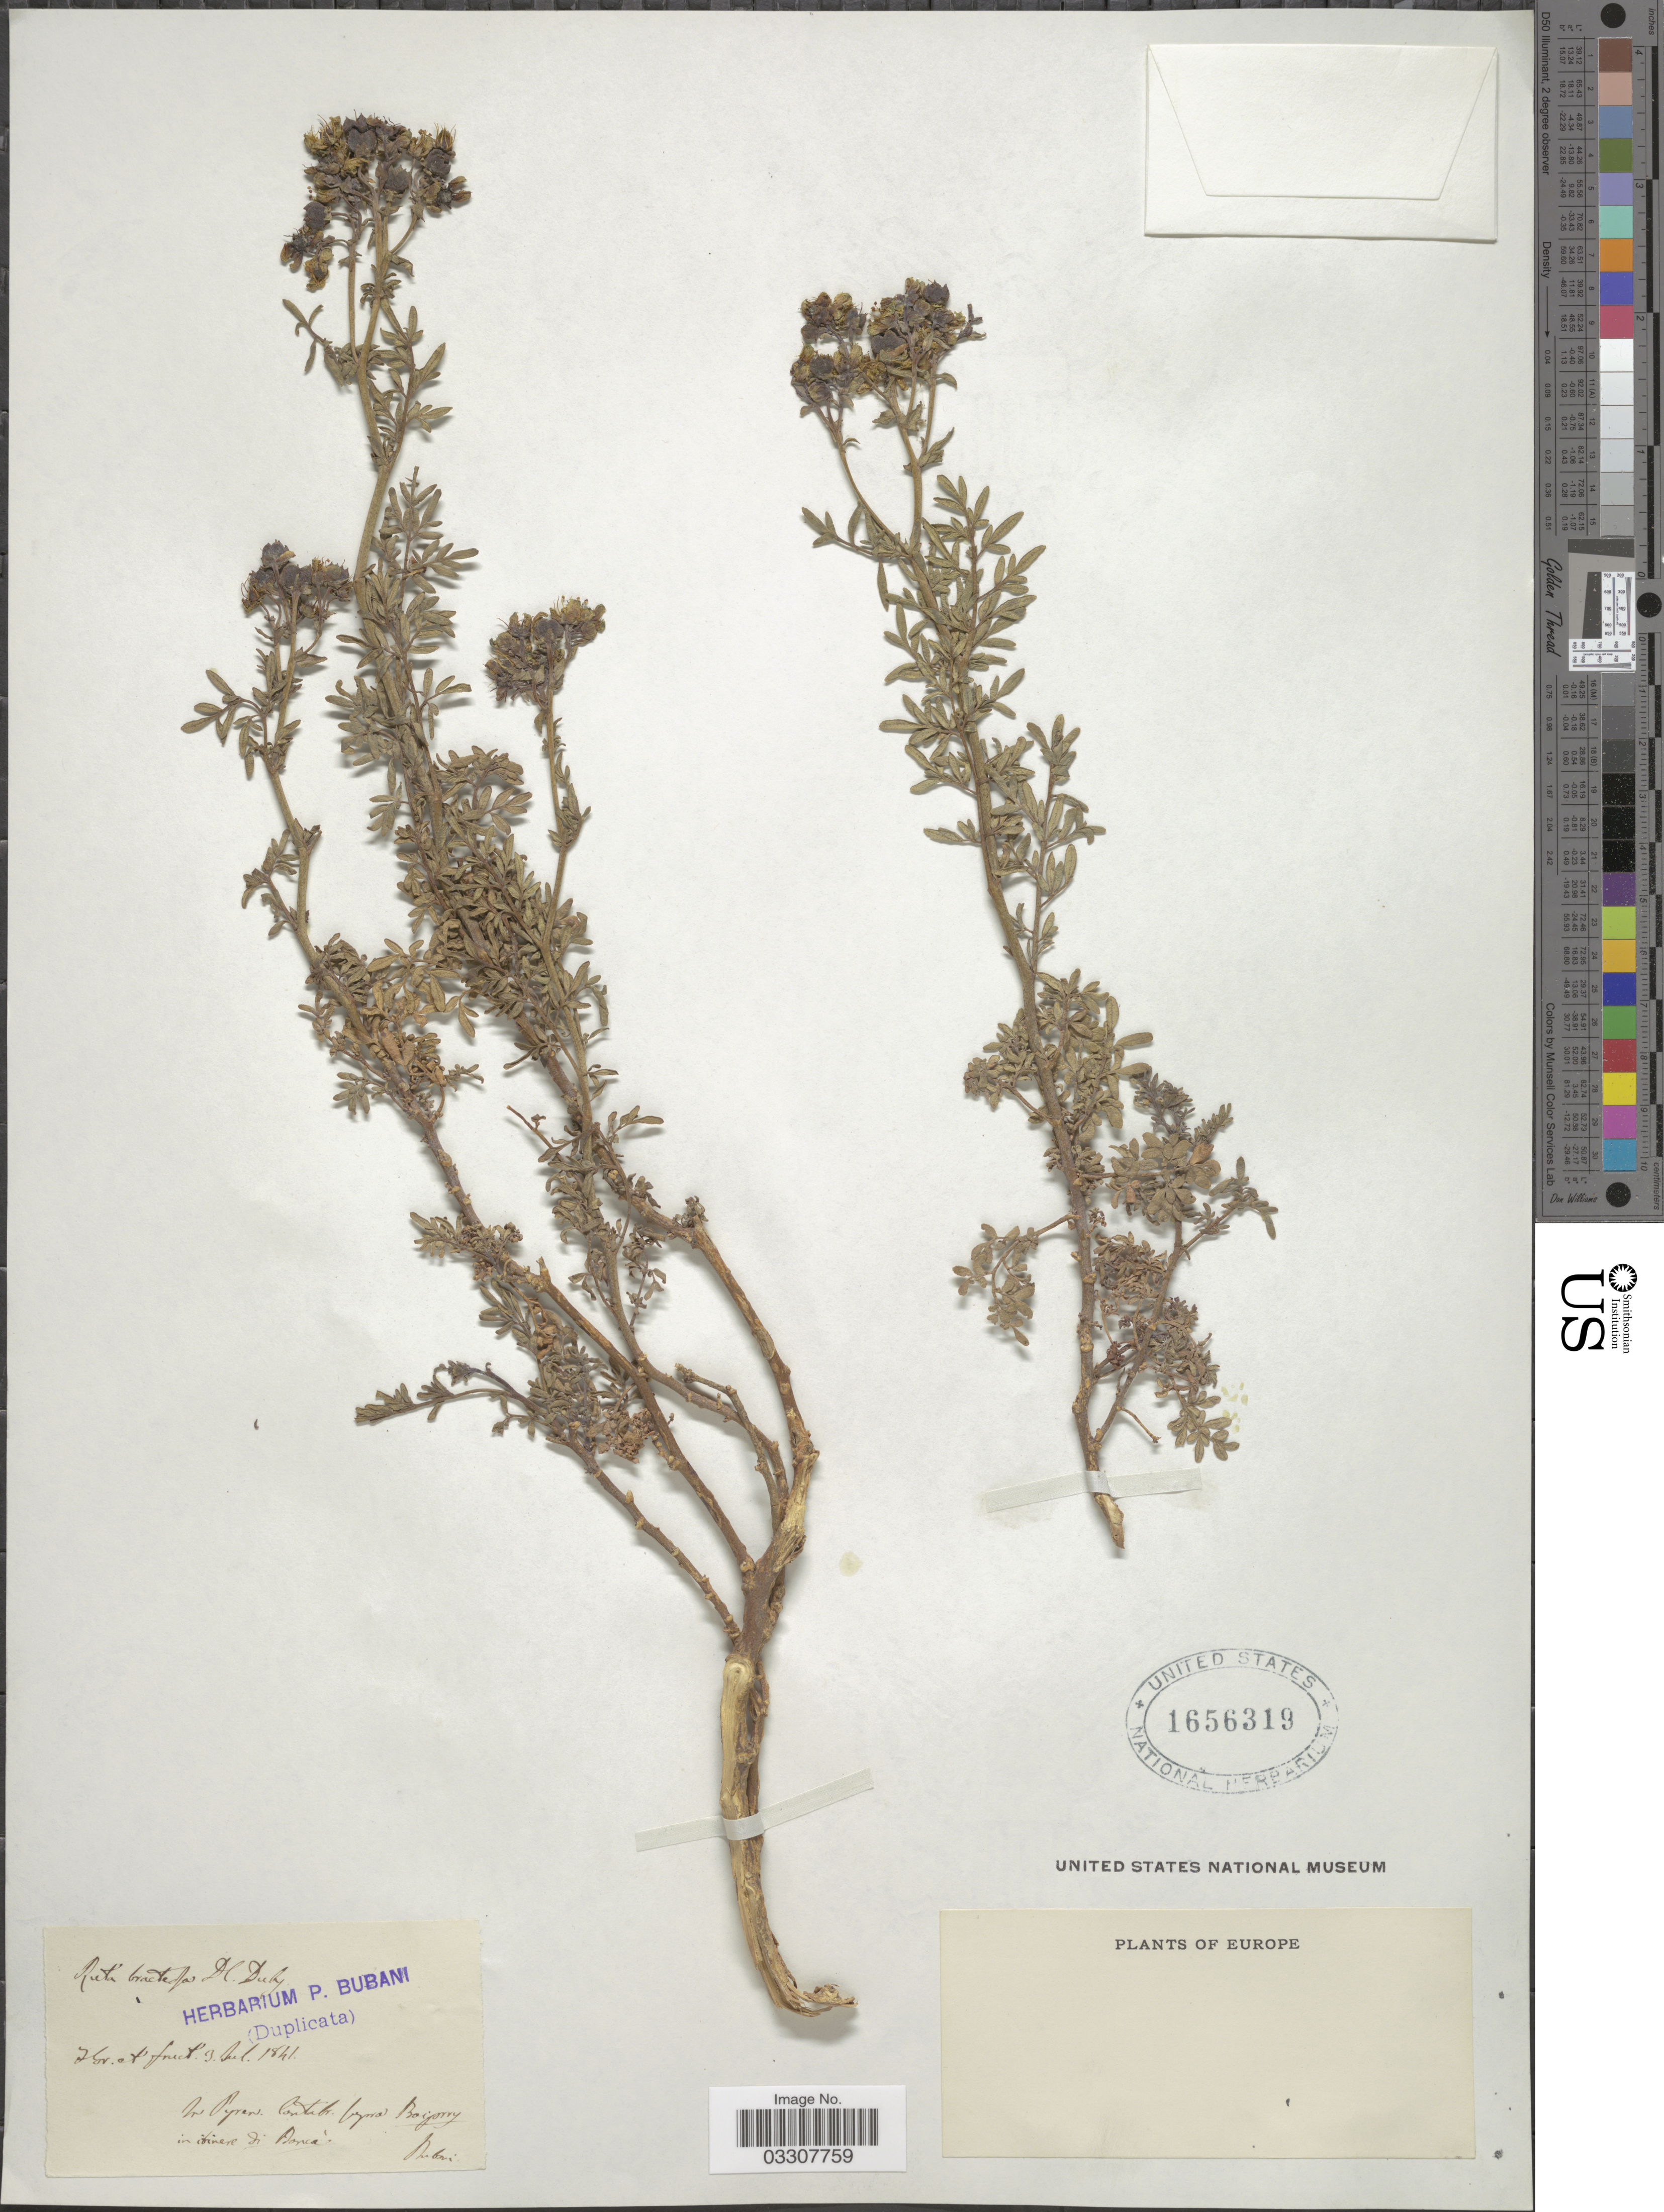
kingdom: Plantae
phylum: Tracheophyta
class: Magnoliopsida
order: Sapindales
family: Rutaceae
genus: Ruta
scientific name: Ruta chalepensis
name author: L.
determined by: Strong, Mark T., (BOT), Smithsonian Institution - National Museum of Natural History (UNITED STATES)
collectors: P. Bubani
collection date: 1841-01-03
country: Spain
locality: Europe. In Pyren. Cantabr. [illegible text]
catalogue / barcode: US 1656319